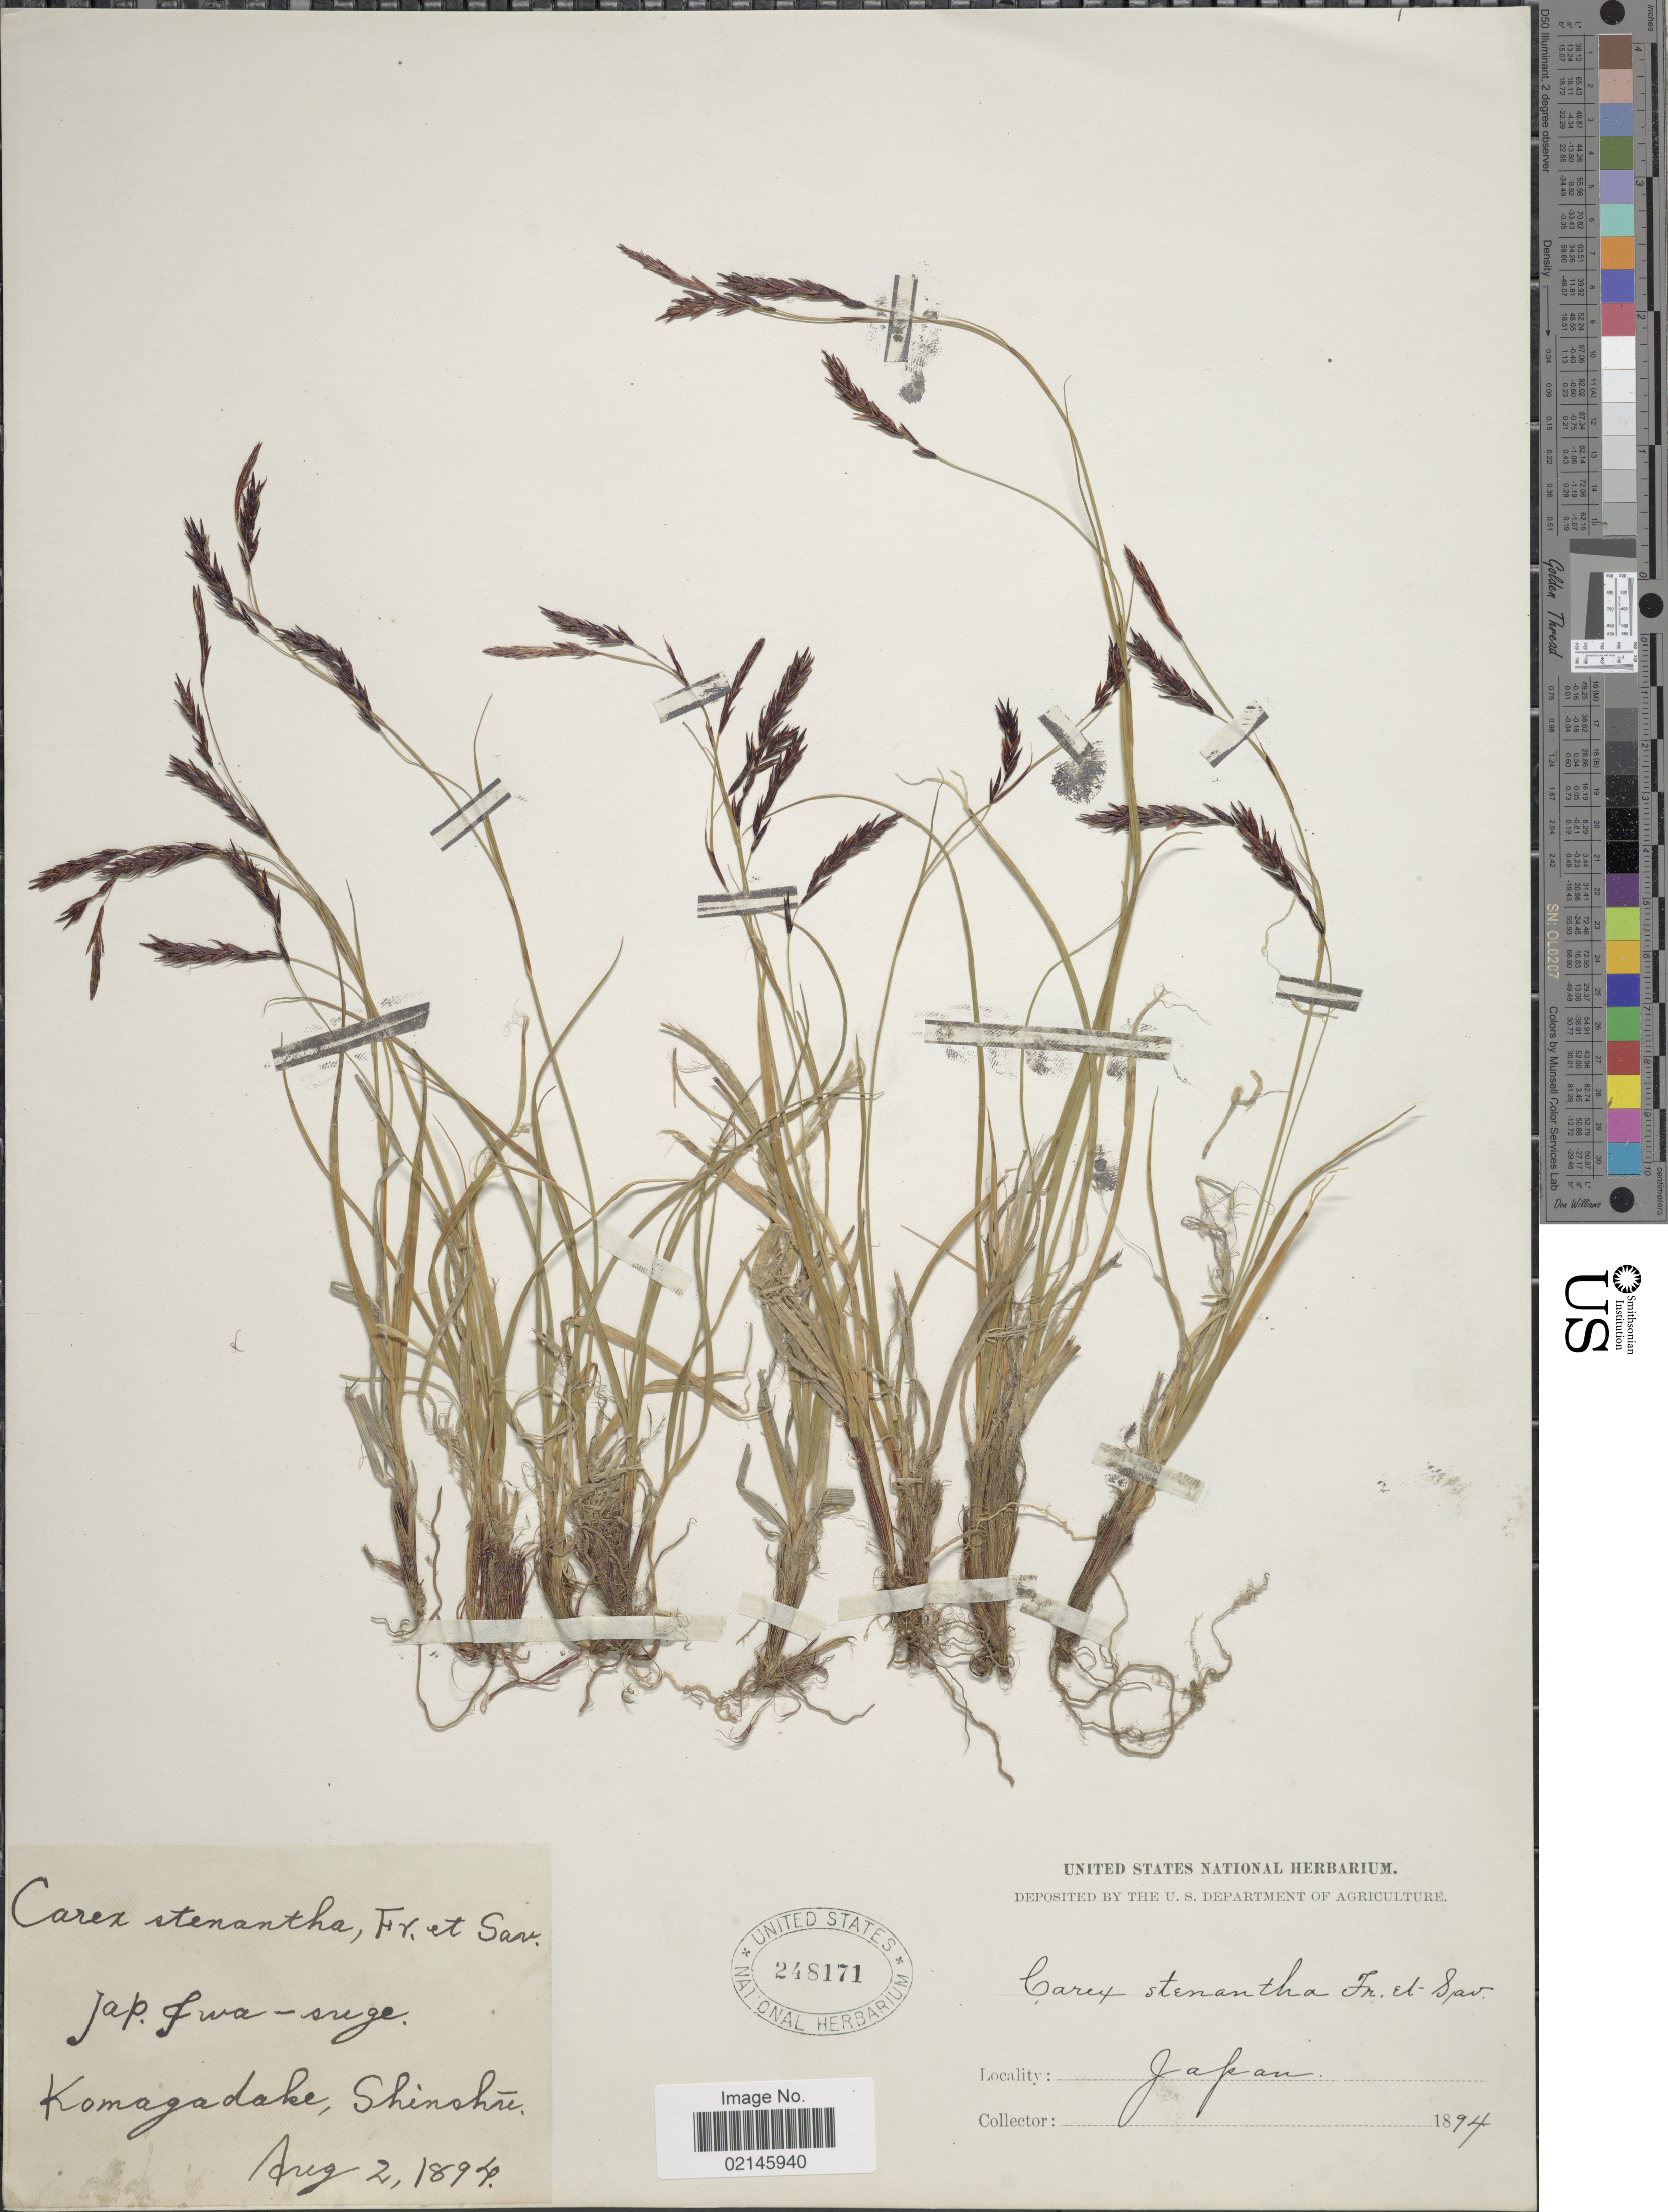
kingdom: Plantae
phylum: Tracheophyta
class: Liliopsida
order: Poales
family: Cyperaceae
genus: Carex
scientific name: Carex stenantha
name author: Franch. & Sav.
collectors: ex herb. United States National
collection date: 1894-08-02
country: Japan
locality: Komagadake, Shinshu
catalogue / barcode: US 248171